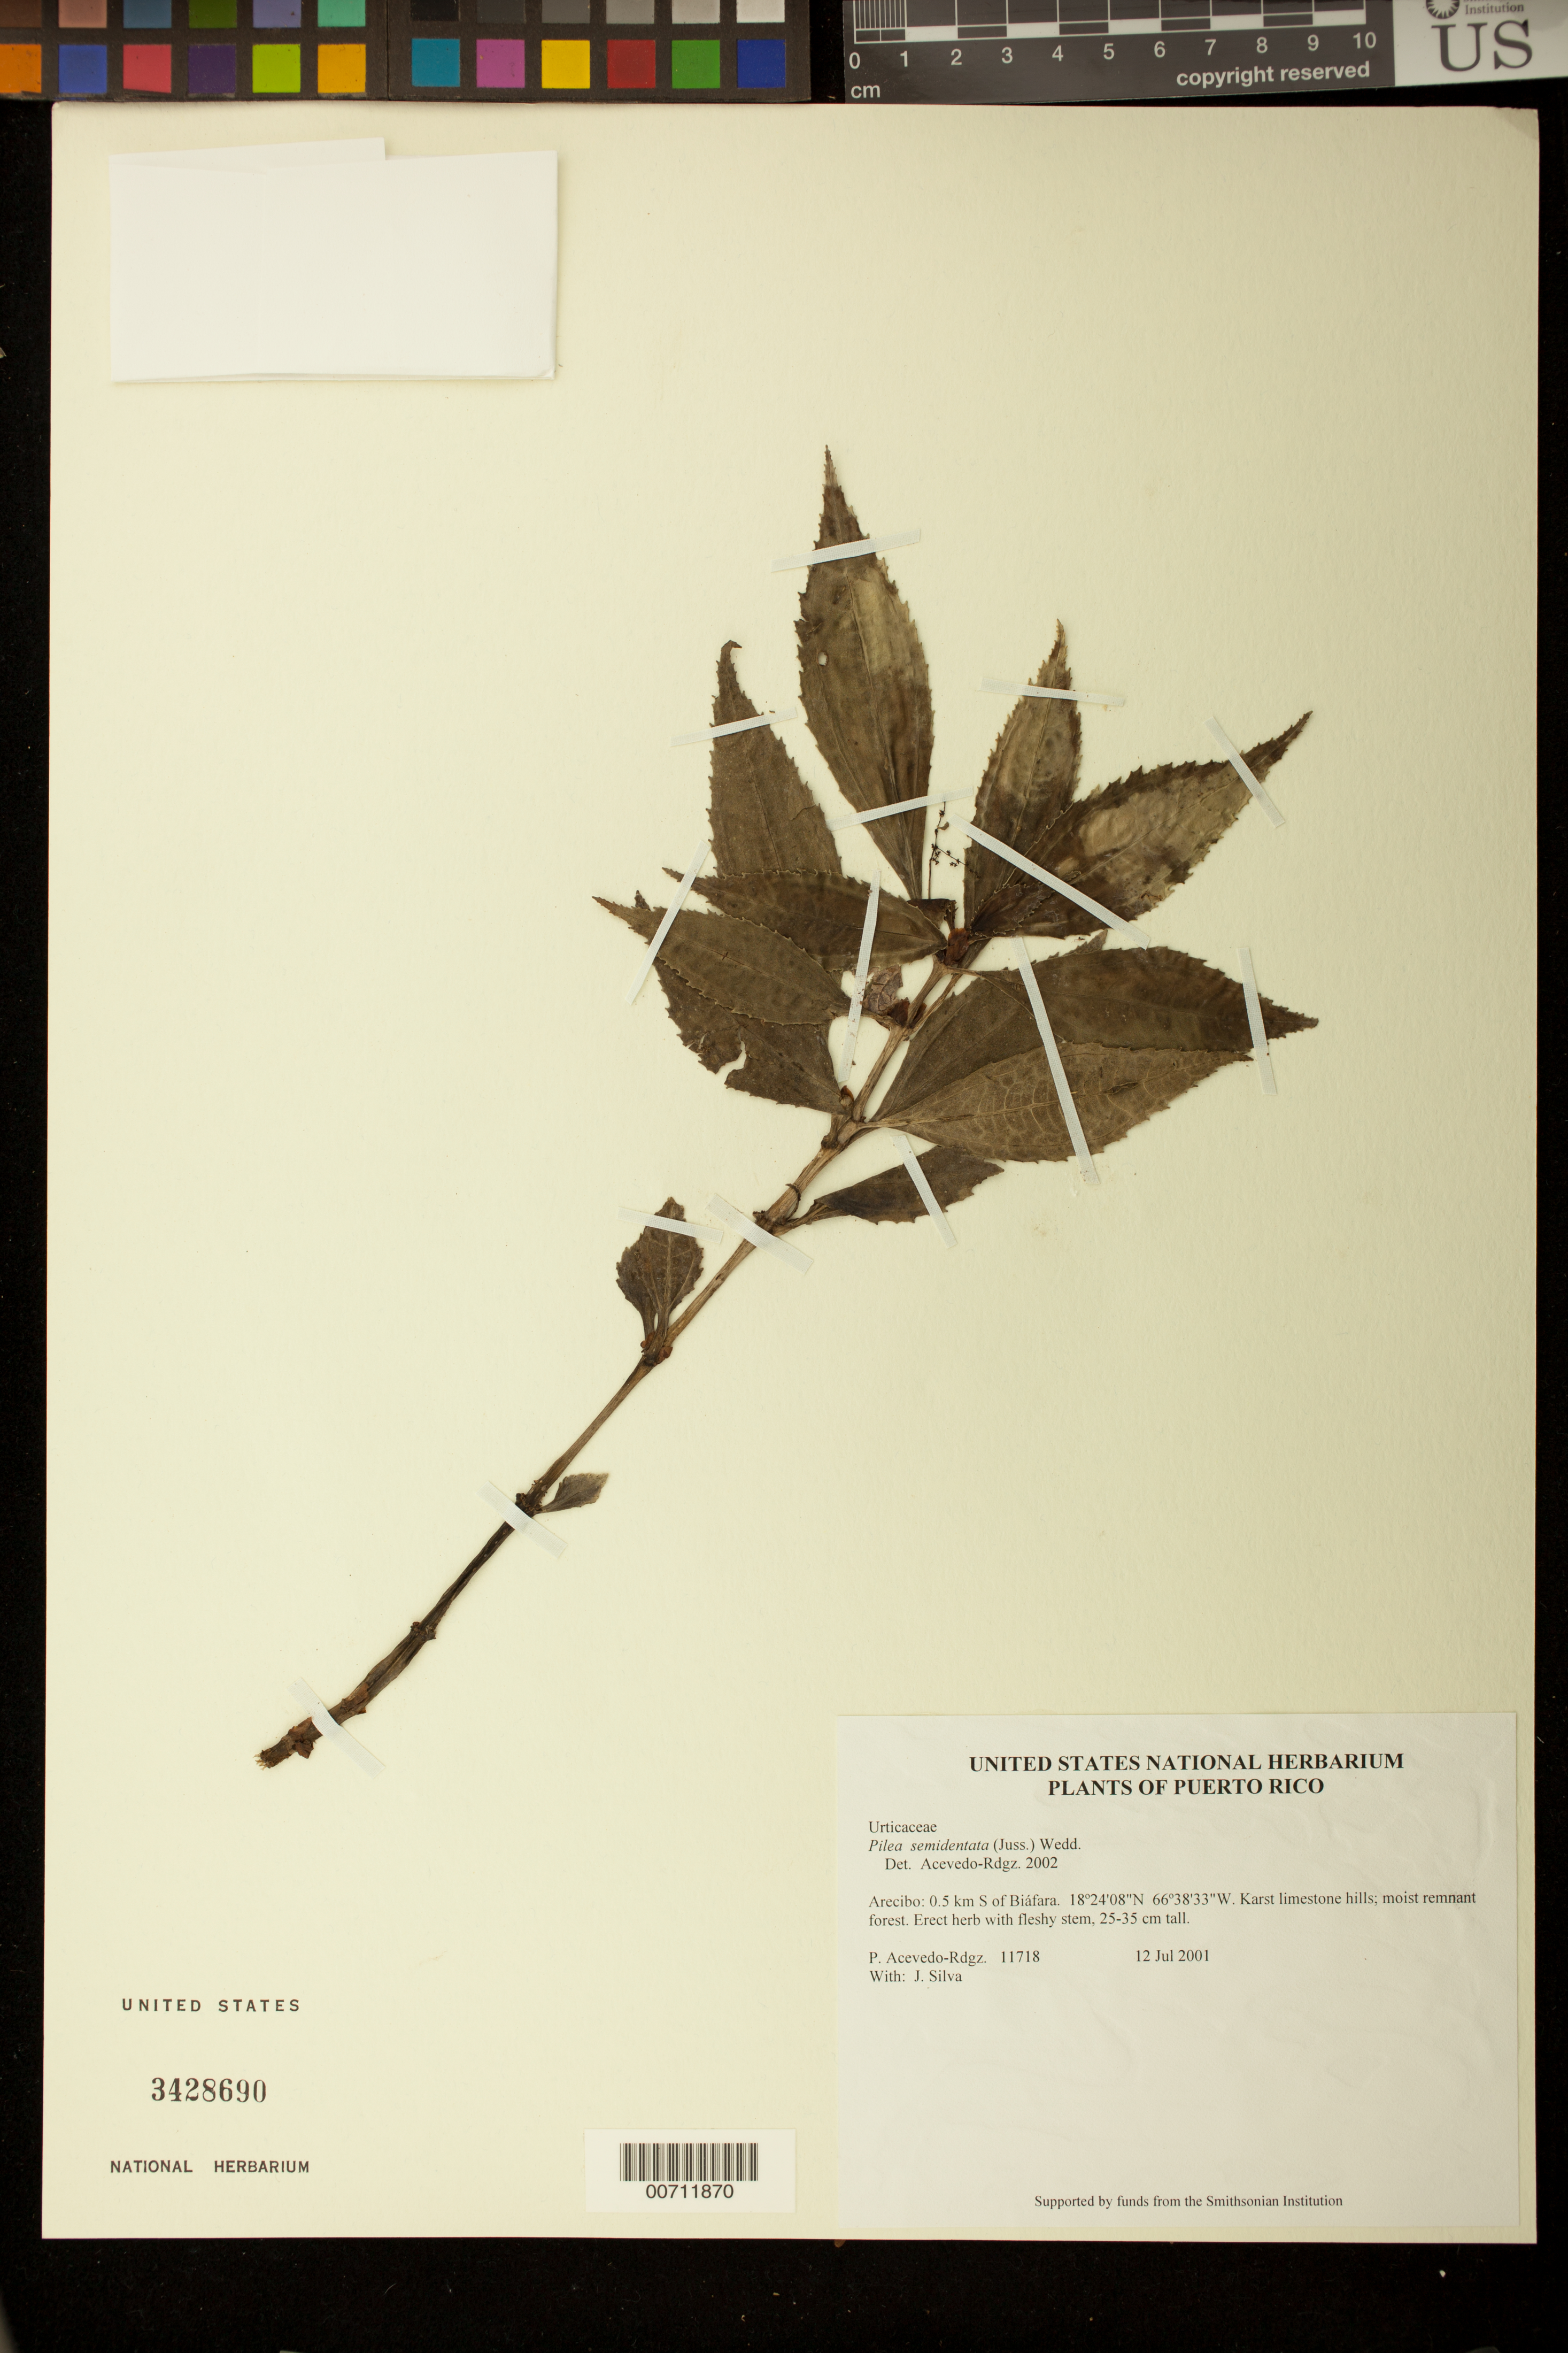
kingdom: Plantae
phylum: Tracheophyta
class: Magnoliopsida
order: Rosales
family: Urticaceae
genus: Pilea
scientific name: Pilea semidentata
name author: (Juss. ex Poir.) Wedd.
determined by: Acevedo-Rodríguez, P., (BOT), Smithsonian Institution - National Museum of Natural History (UNITED STATES)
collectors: P. Acevedo-Rodr. & J. Silva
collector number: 11718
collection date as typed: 12 Jul 2001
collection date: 2001-07-12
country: Puerto Rico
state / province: Arecibo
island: Puerto Rico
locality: Arecibo: 0.5 km S of Biáfara.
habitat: Karst limestone hills; moist remnant forest.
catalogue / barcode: US 3428690